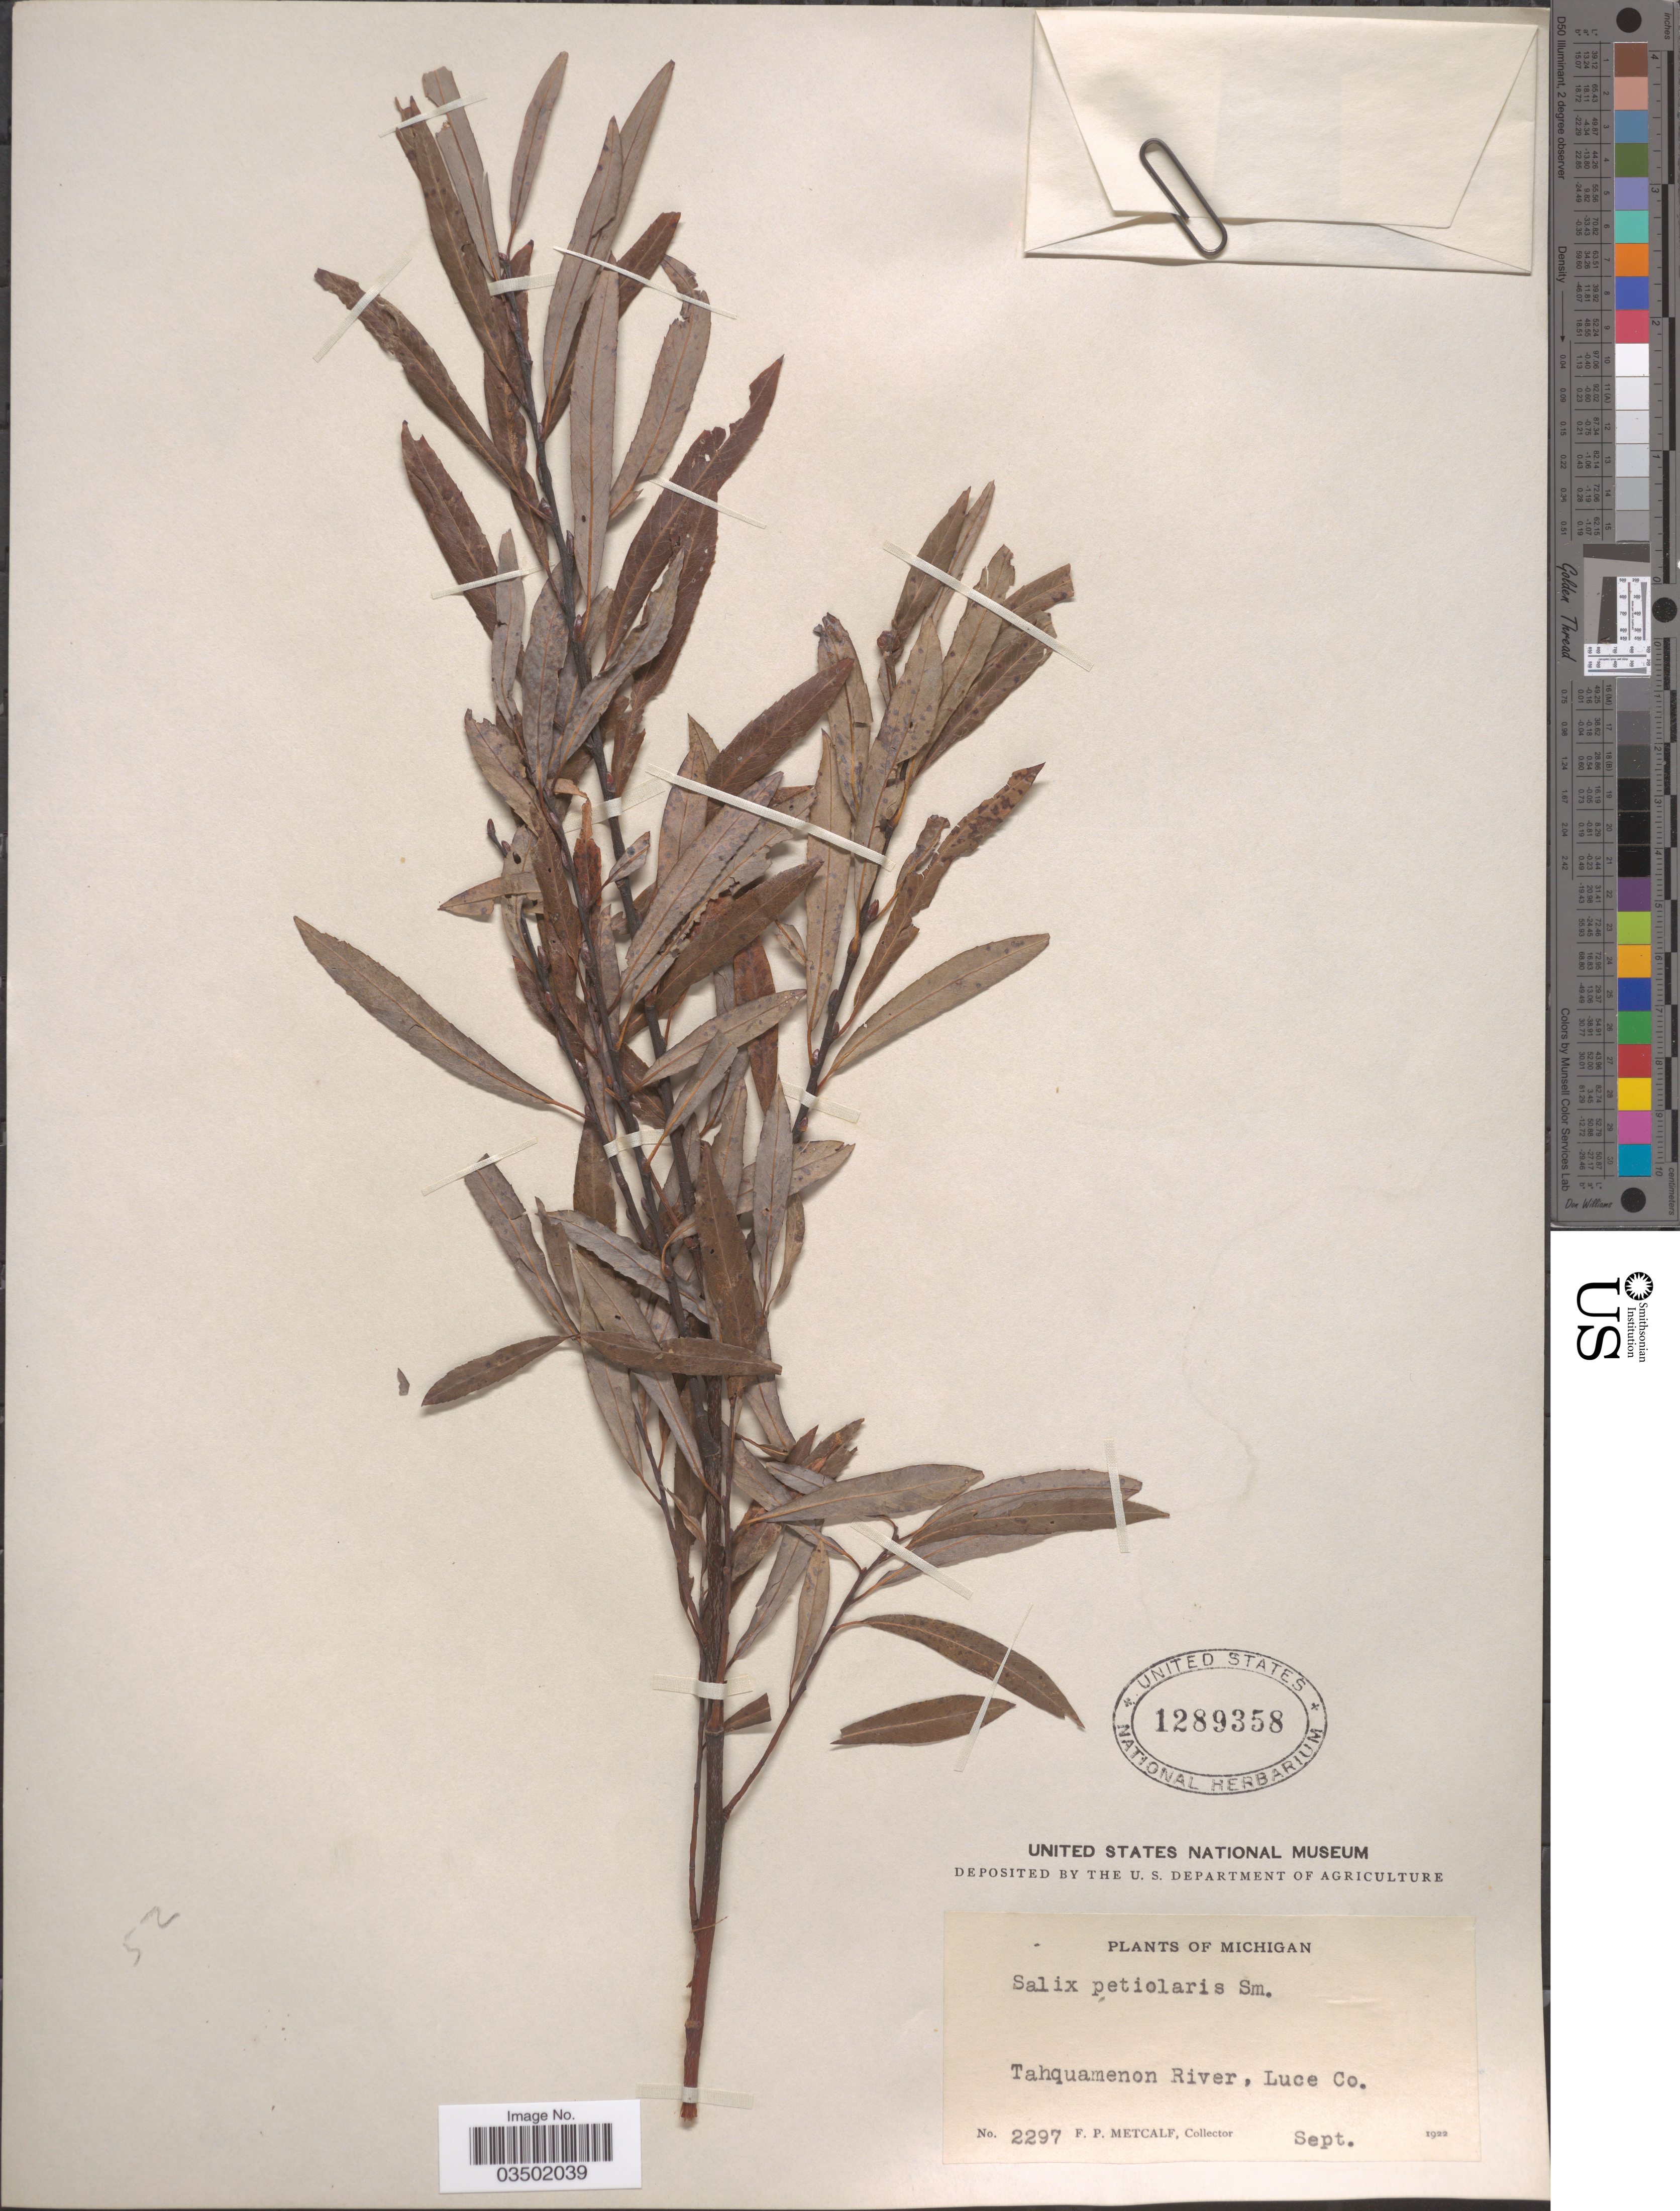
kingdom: Plantae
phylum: Tracheophyta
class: Magnoliopsida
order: Malpighiales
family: Salicaceae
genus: Salix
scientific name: Salix petiolaris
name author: Sm.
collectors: F. Metcalf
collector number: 2297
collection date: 1922-09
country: United States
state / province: Michigan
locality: Tahquamenon River, Luce Co.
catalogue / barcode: US 1289358